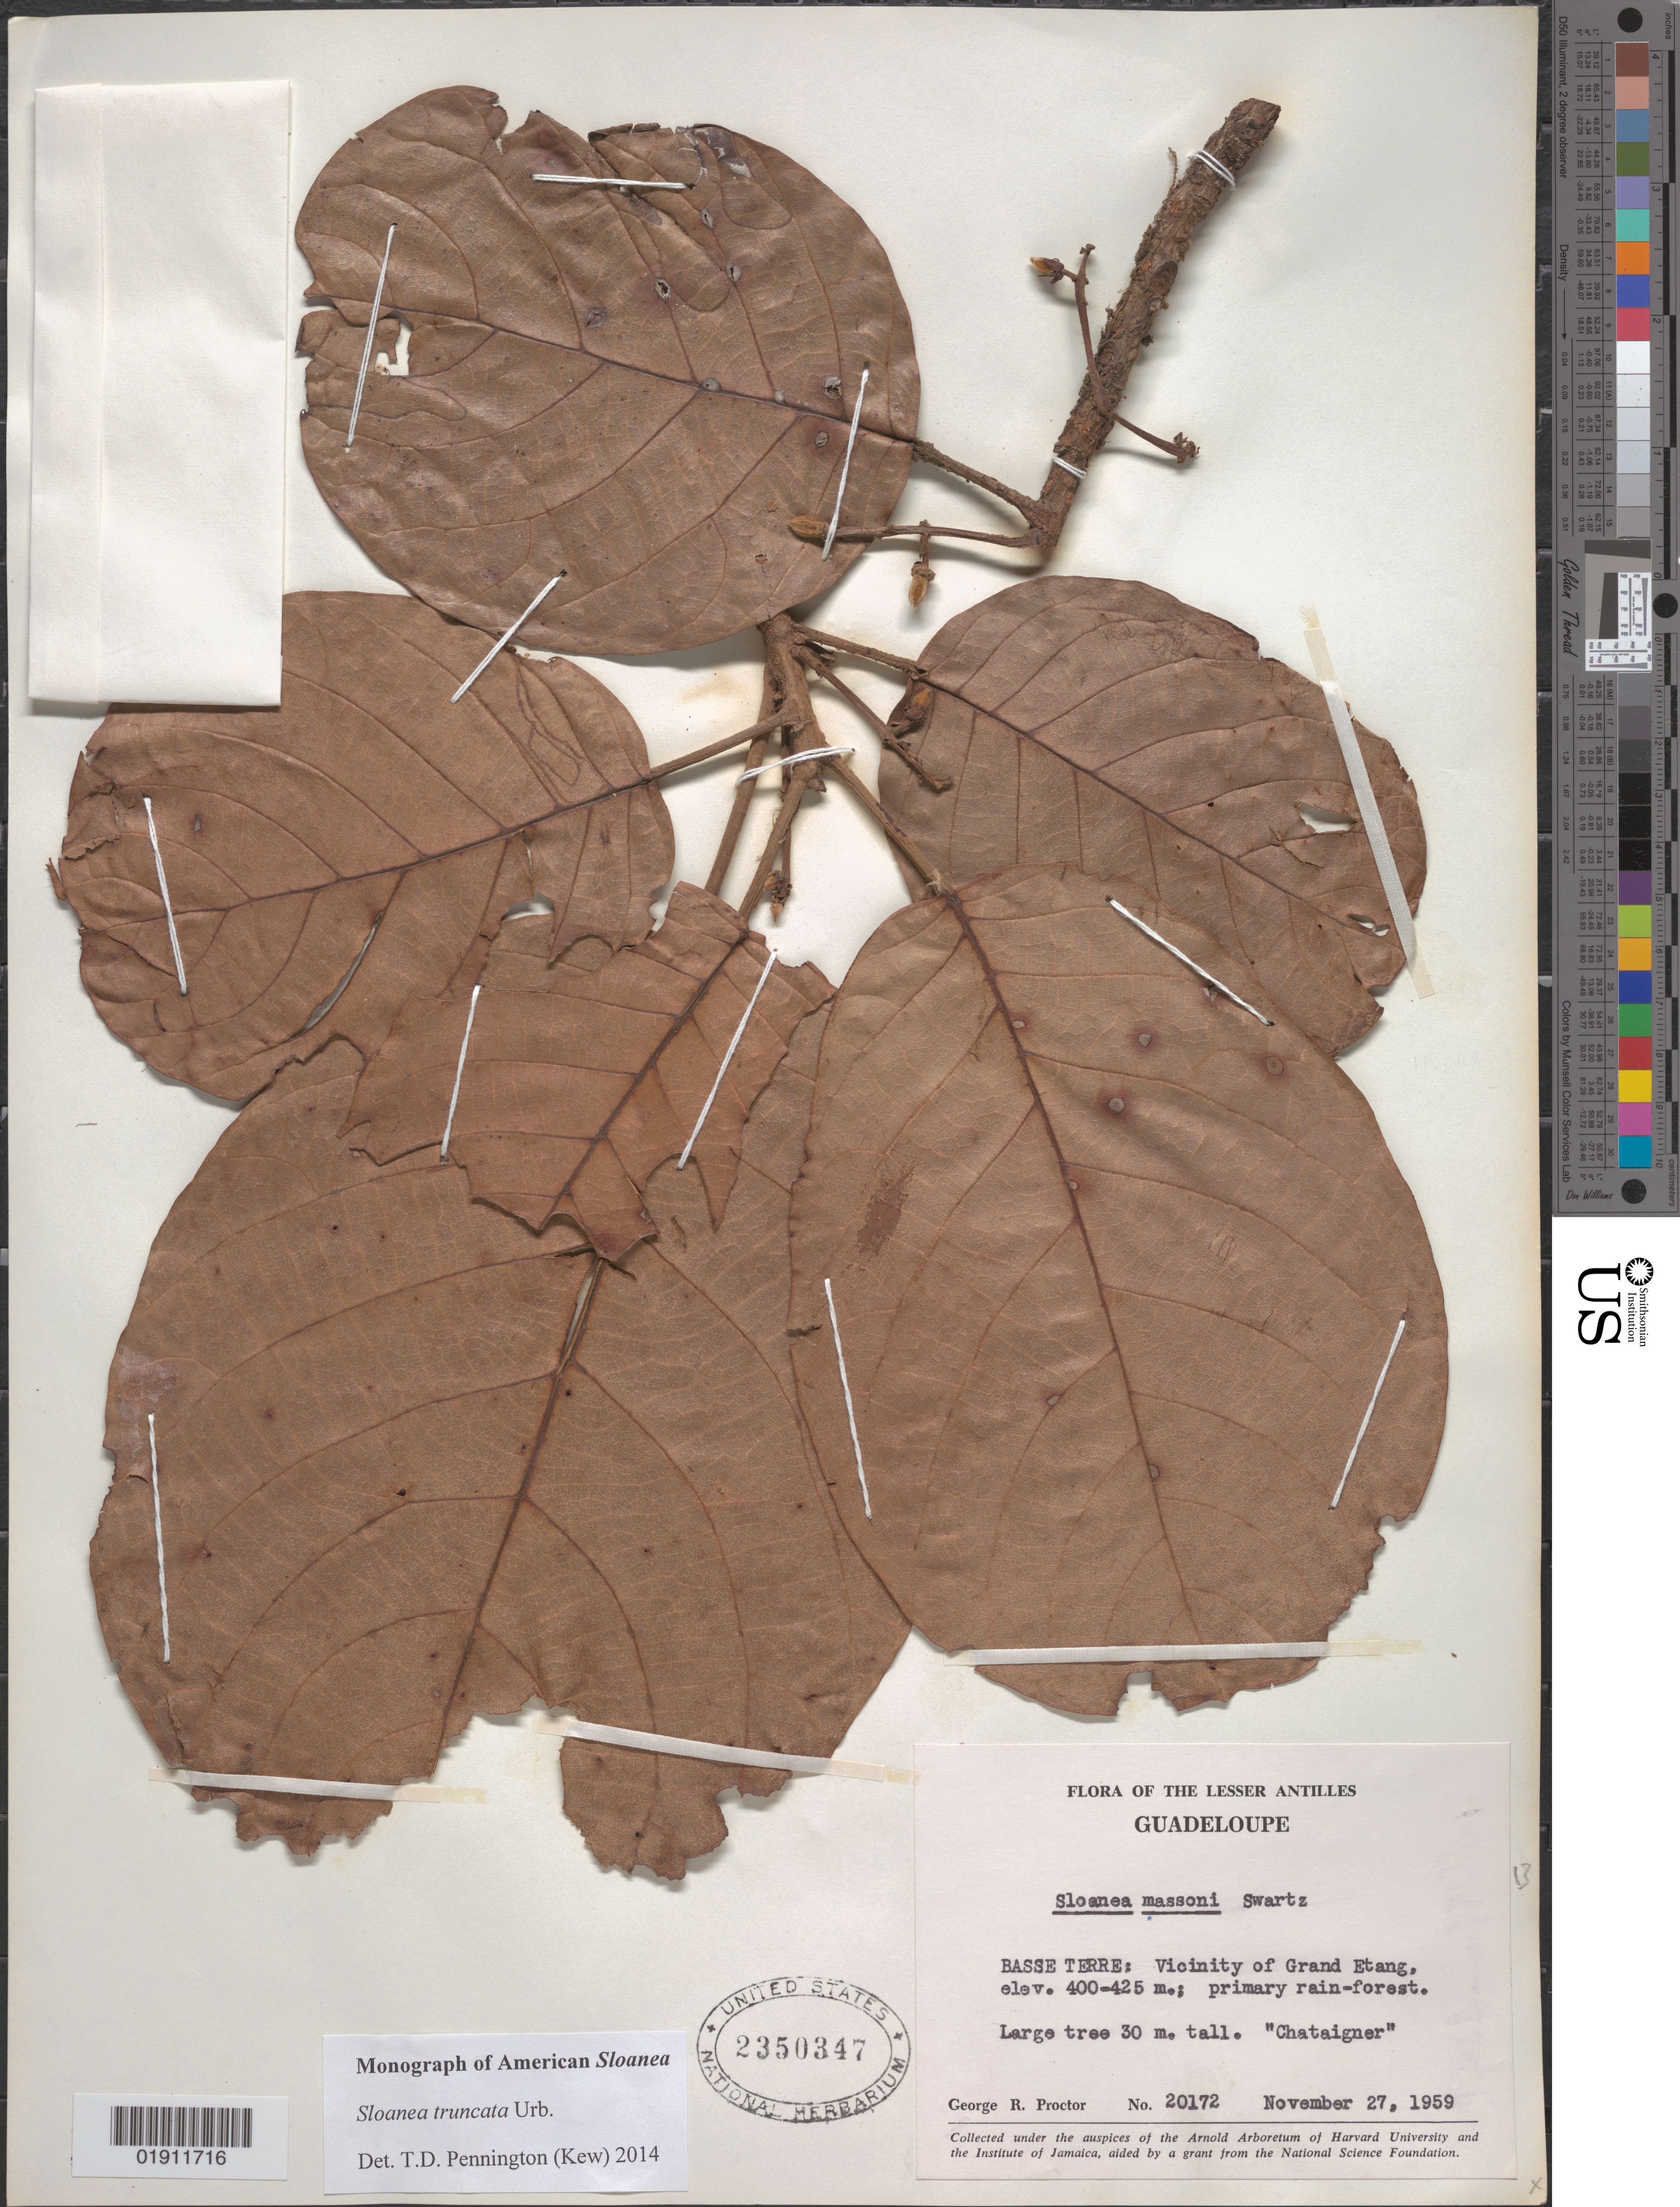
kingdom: Plantae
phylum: Tracheophyta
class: Magnoliopsida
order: Oxalidales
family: Elaeocarpaceae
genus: Sloanea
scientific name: Sloanea truncata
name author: Urb.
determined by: Pennington, T. D., (K)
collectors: G. R. Proctor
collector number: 20172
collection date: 1959-11-27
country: Guadeloupe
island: Basse-Terre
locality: Grand Etang vicinity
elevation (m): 400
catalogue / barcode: US 2350347